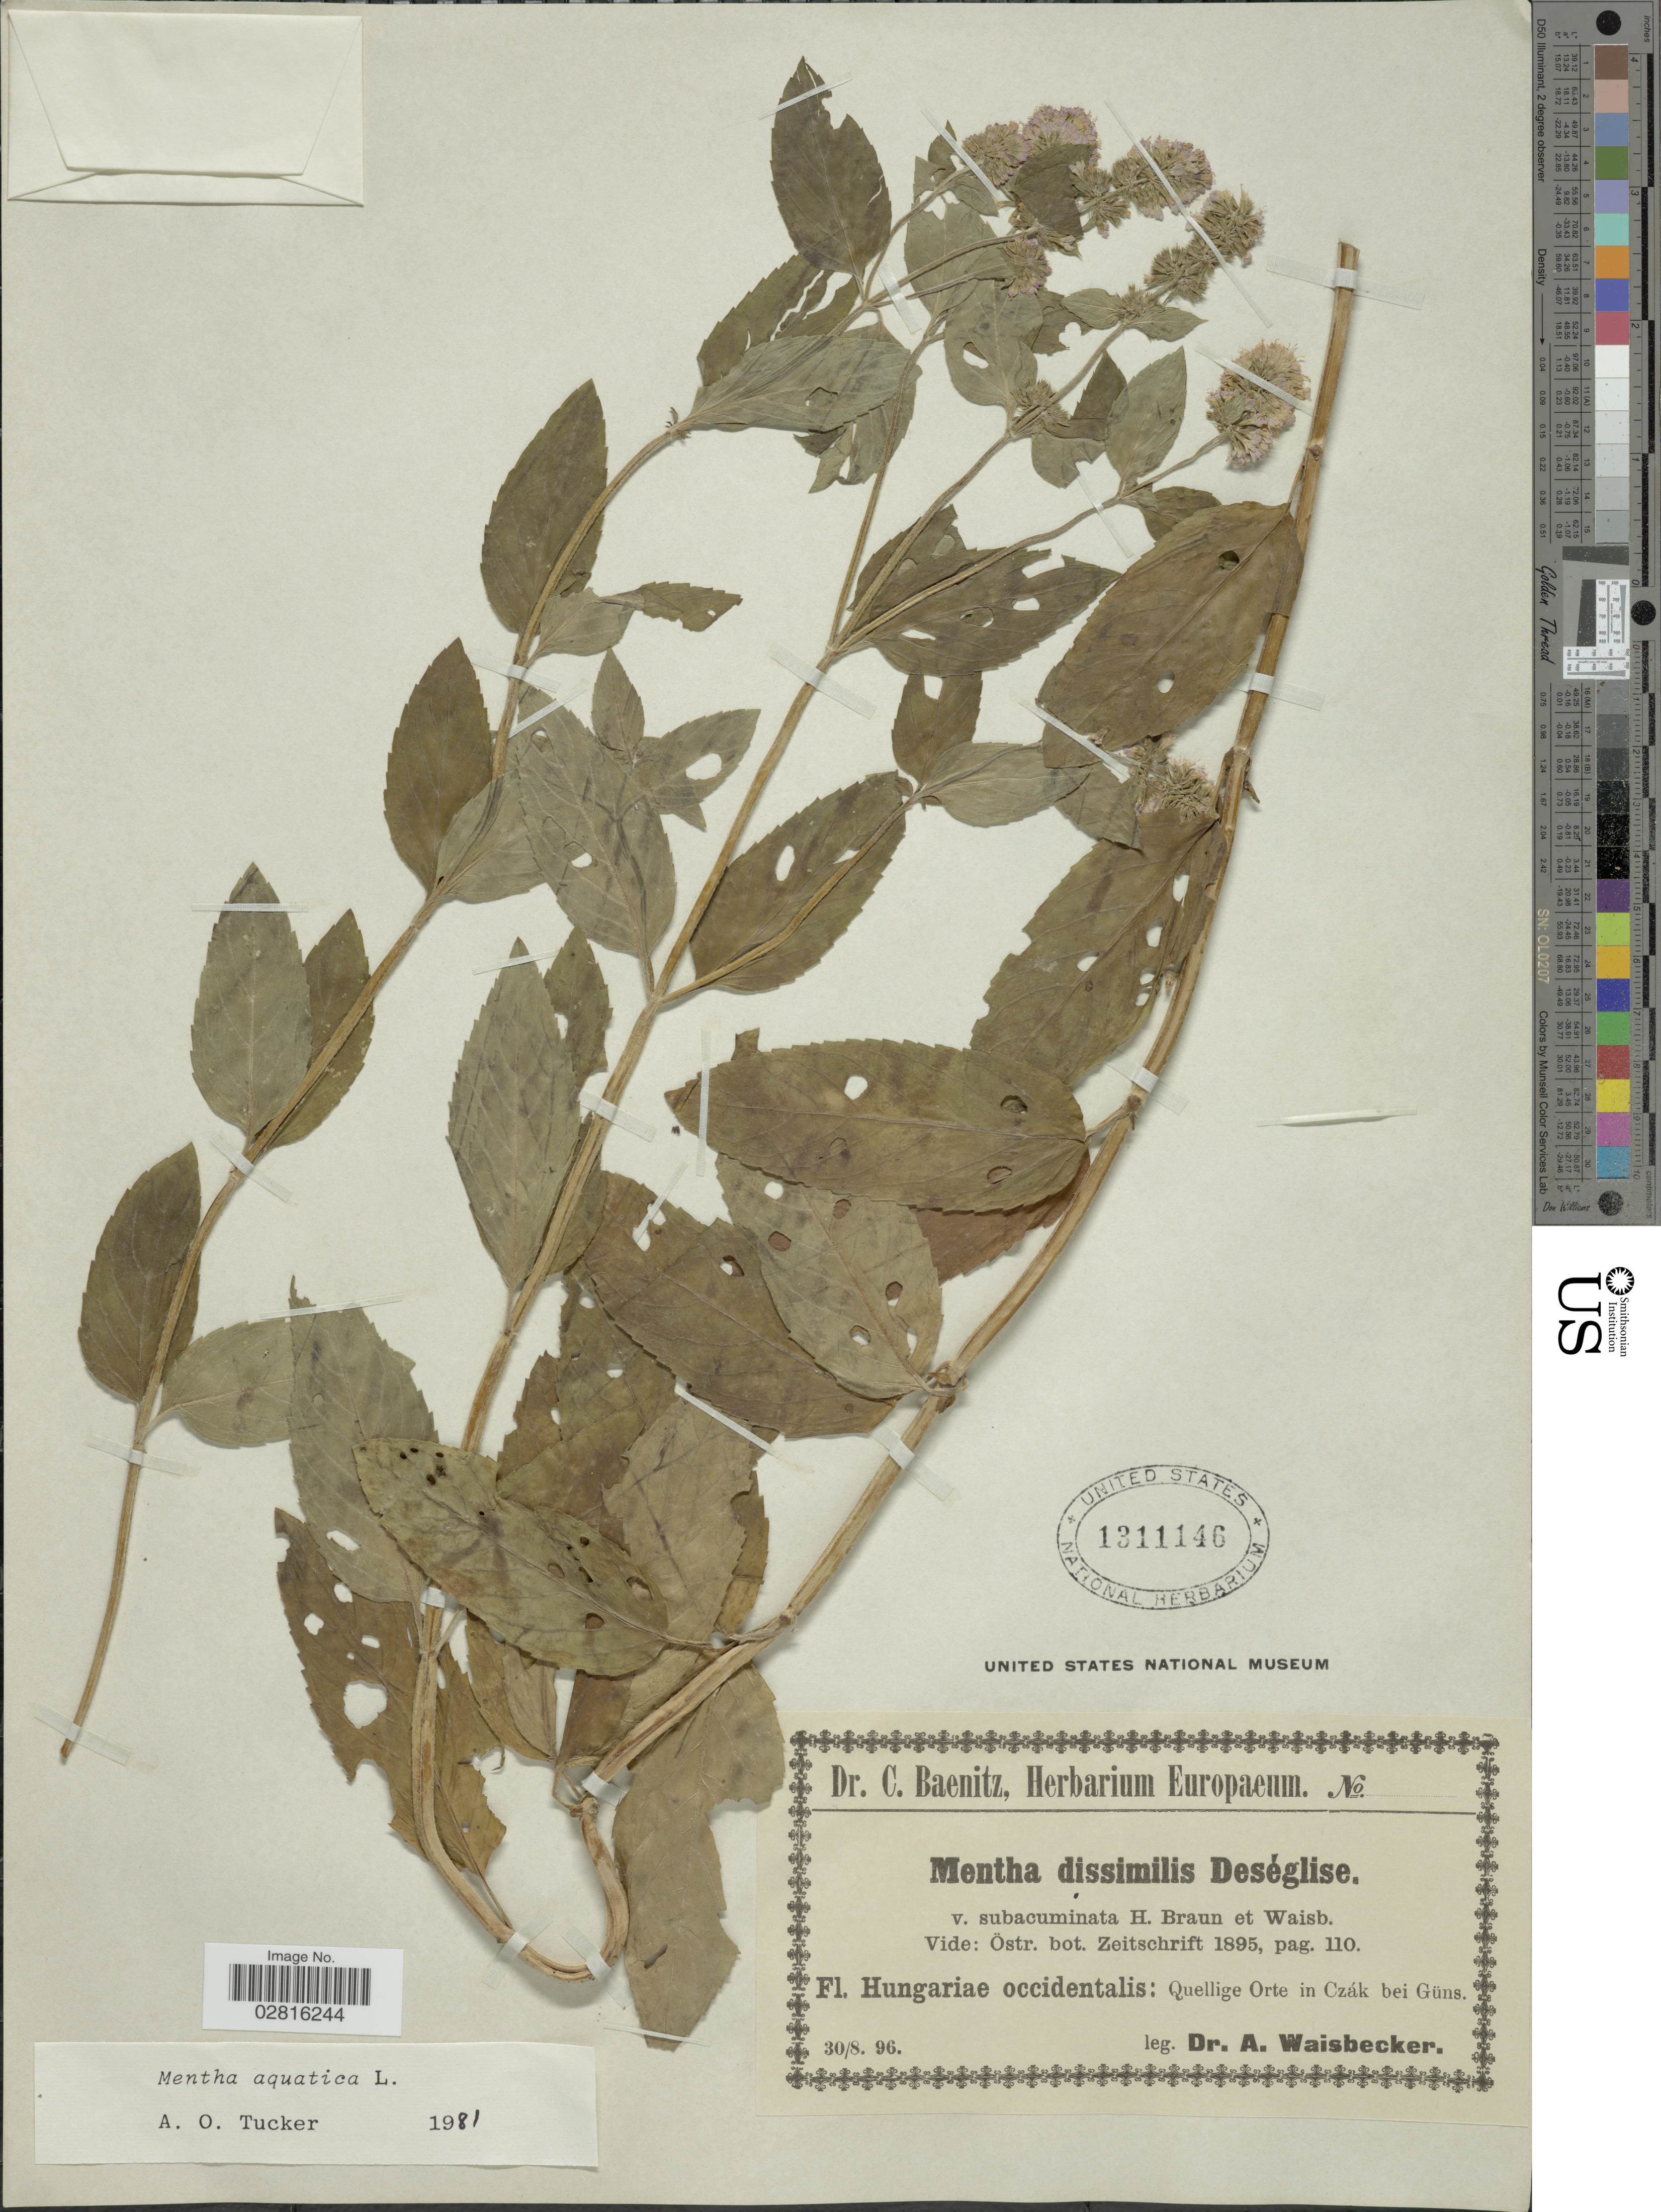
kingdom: Plantae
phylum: Tracheophyta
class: Magnoliopsida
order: Lamiales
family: Lamiaceae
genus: Mentha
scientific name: Mentha aquatica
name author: L.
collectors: A. Waisbecker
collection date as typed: Transcribed d/m/y: 30/8/96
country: Hungary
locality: Hungariae occidentalis: Quellige Orte in Czák bei Güns.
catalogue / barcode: US 1311146